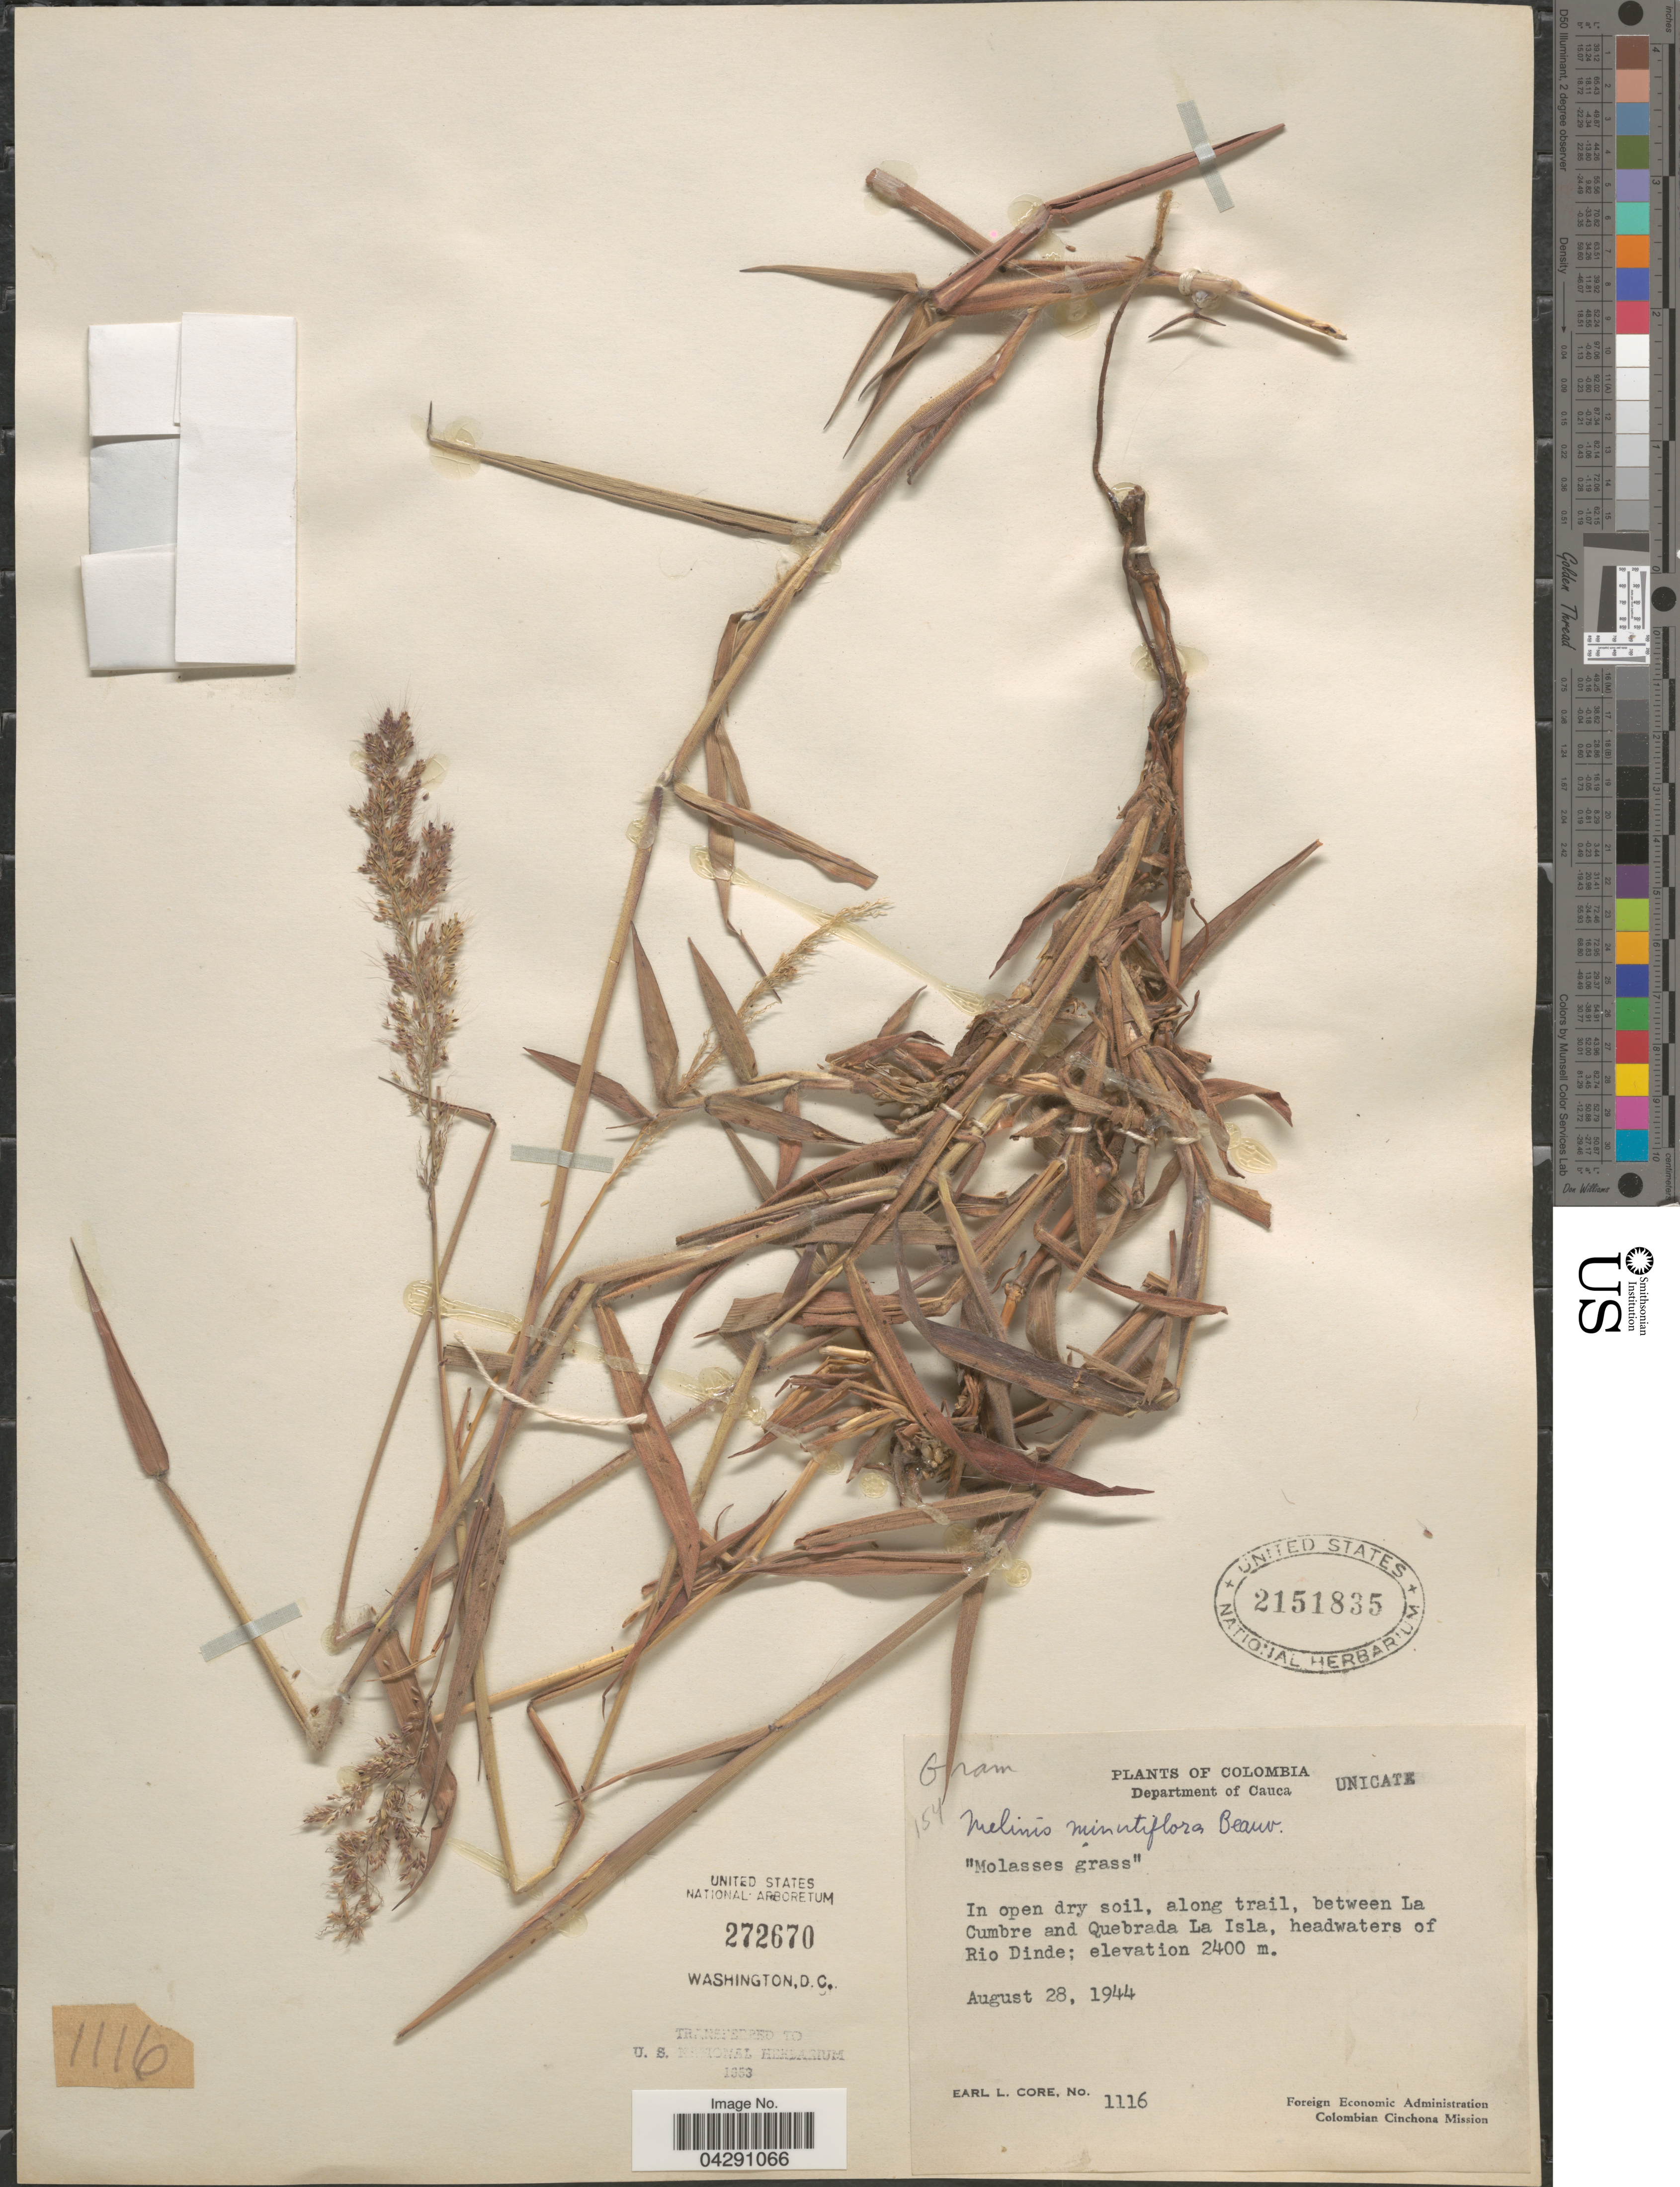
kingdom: Plantae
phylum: Tracheophyta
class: Liliopsida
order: Poales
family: Poaceae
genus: Melinis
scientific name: Melinis minutiflora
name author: P. Beauv.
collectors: E. L. Core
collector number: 1116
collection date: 1944-08-28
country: Colombia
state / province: Cauca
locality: Department of Cauca. Along trail, between La Cumbre and Quebrada La Isla, headwaters of Rio Dinde. Foreign Economic Administration [unsure placement] Colombian Cinchona Mission.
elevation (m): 2400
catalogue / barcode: US 2151835